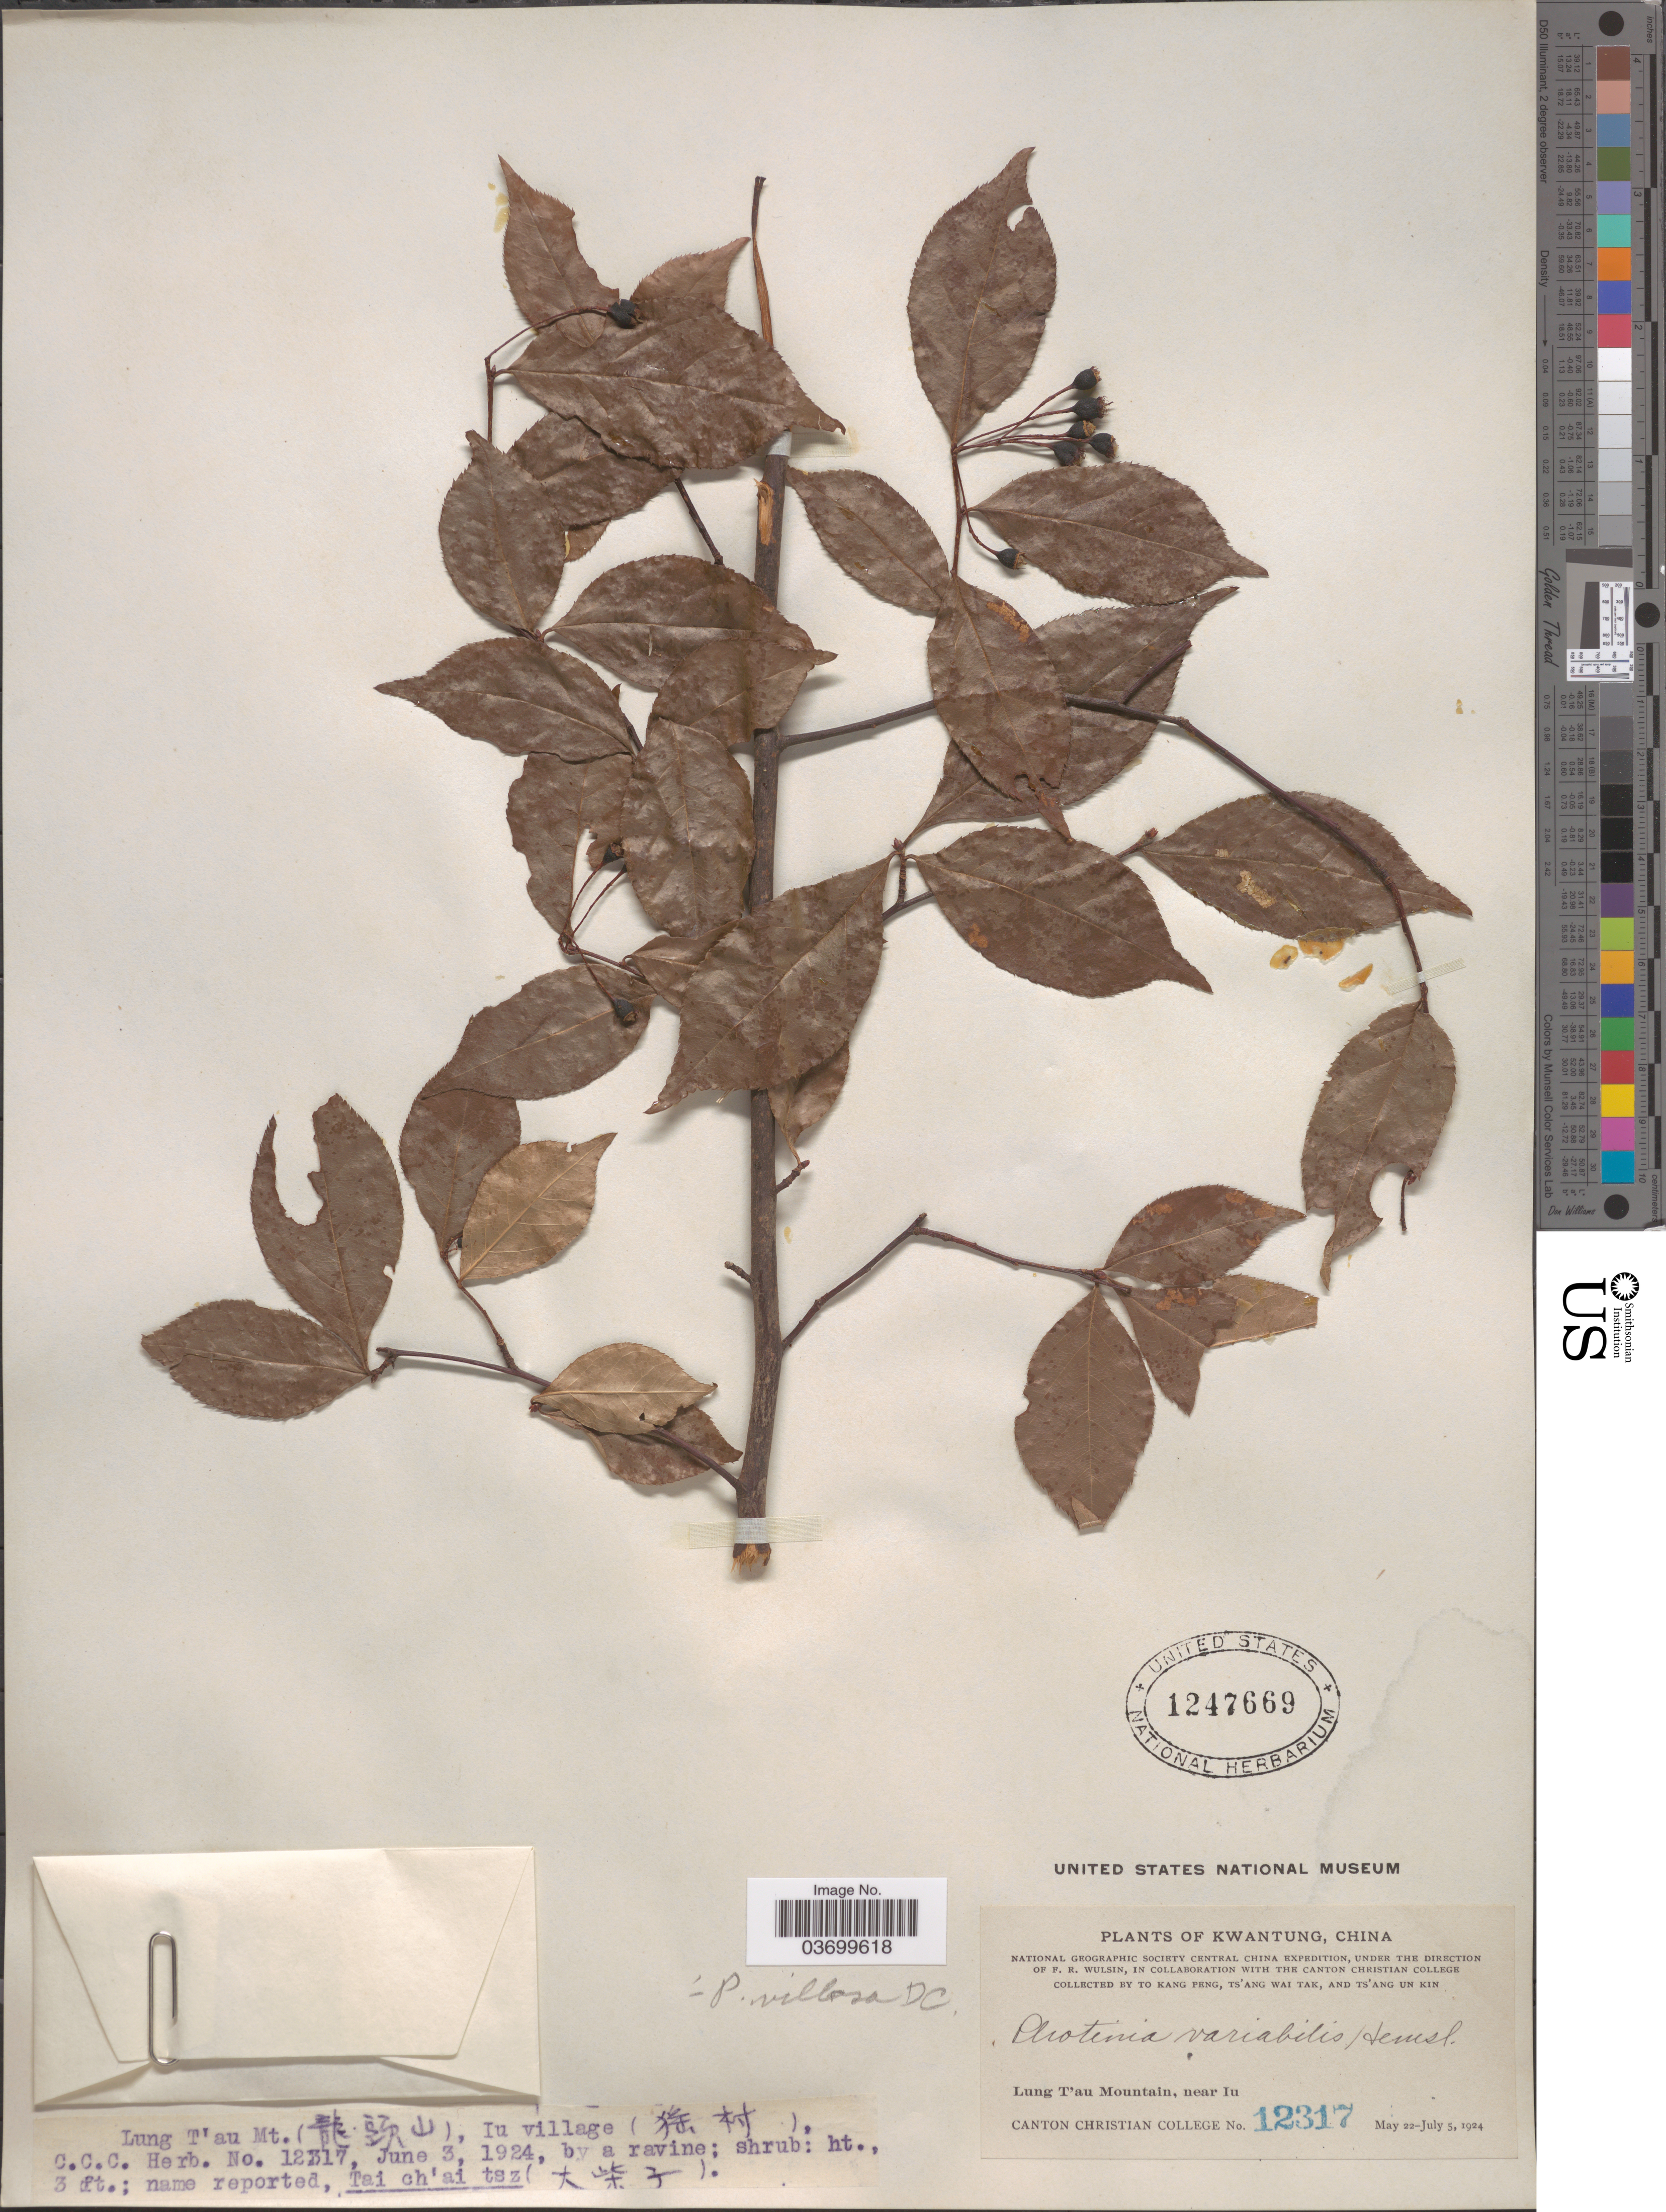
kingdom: Plantae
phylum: Tracheophyta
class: Magnoliopsida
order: Rosales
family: Rosaceae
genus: Photinia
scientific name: Photinia villosa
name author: (DC.) Thunb.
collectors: T. K. Peng, W. T. Tsang & Ts' Ang Un Kin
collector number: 12317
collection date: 1924-06-03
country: China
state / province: Guangdong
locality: Kwantung. Lung T'au Mountain (X), Iu village (X), by a ravine.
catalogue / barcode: US 1247669